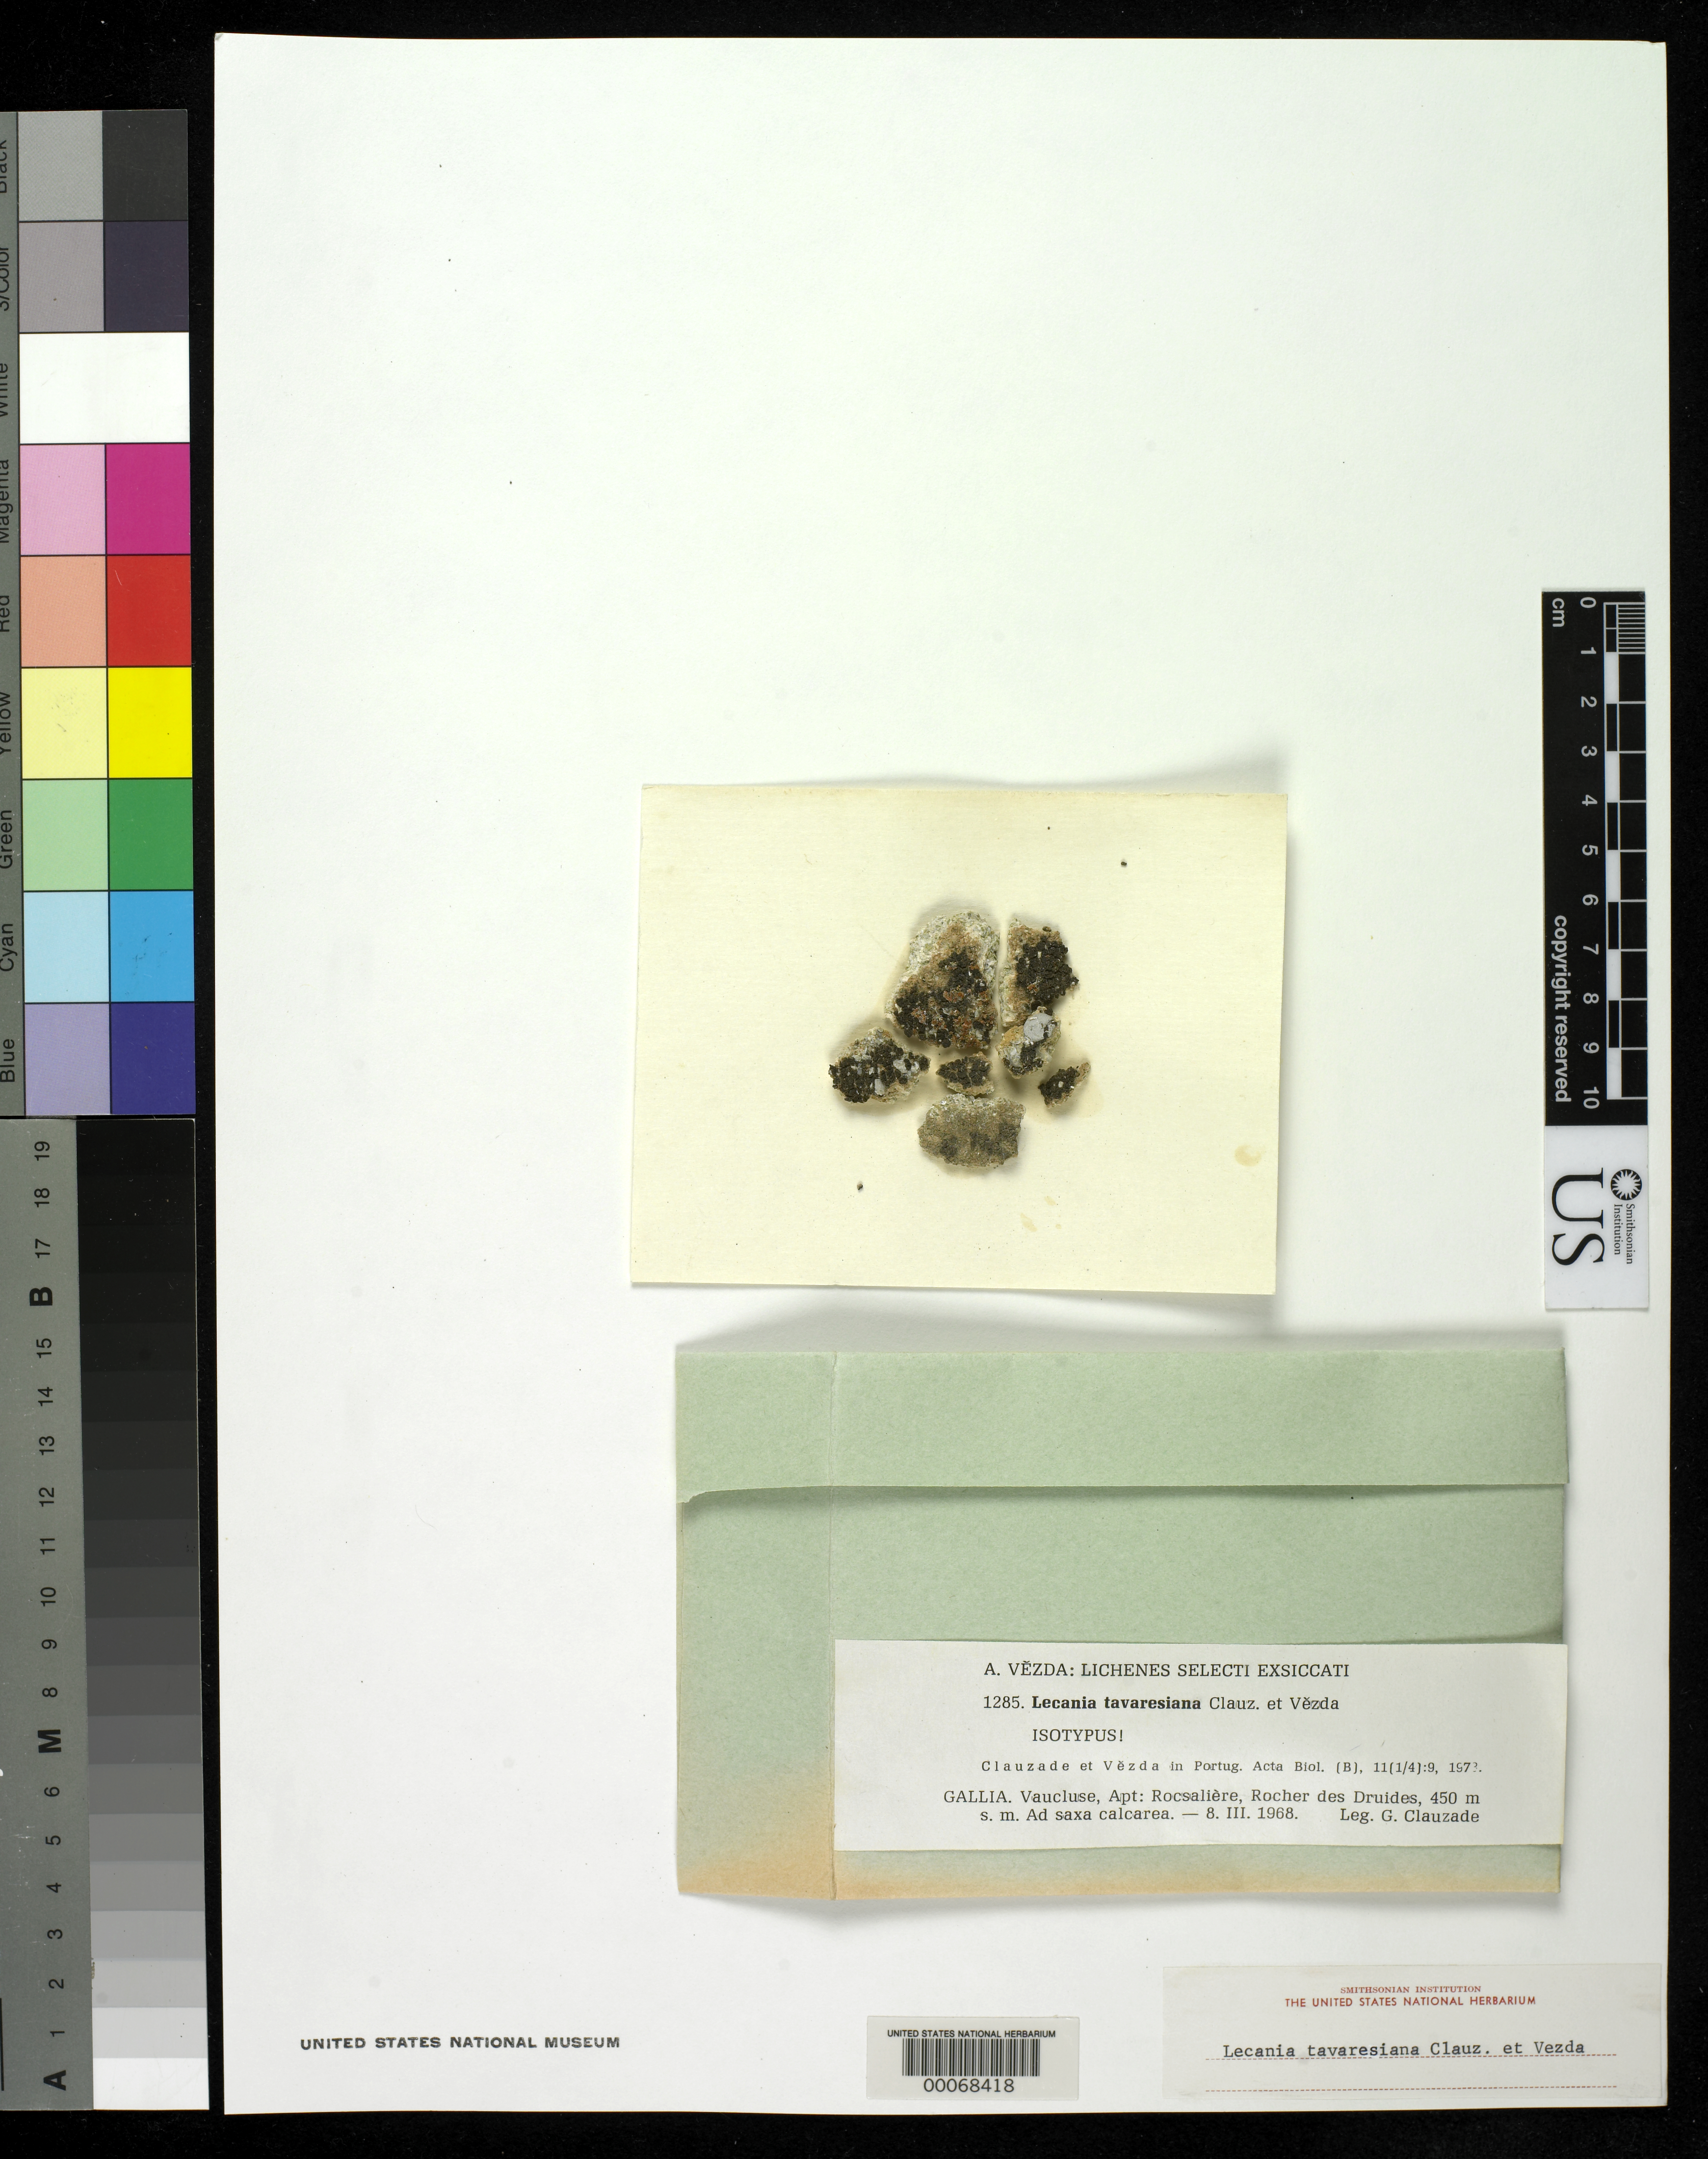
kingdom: Fungi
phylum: Ascomycota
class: Lecanoromycetes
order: Lecanorales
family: Ramalinaceae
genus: Lecania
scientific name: Lecania tavaresiana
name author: Clauzade & Vezda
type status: Isotype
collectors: G. Clauzade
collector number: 1285 (Vezda No.)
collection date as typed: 08 Mar 1968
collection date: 1968-03-08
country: France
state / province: Provence-Alpes-Côte d'Azur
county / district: Vacluse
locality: Apt Rocsaliere, Rocher des Druides.